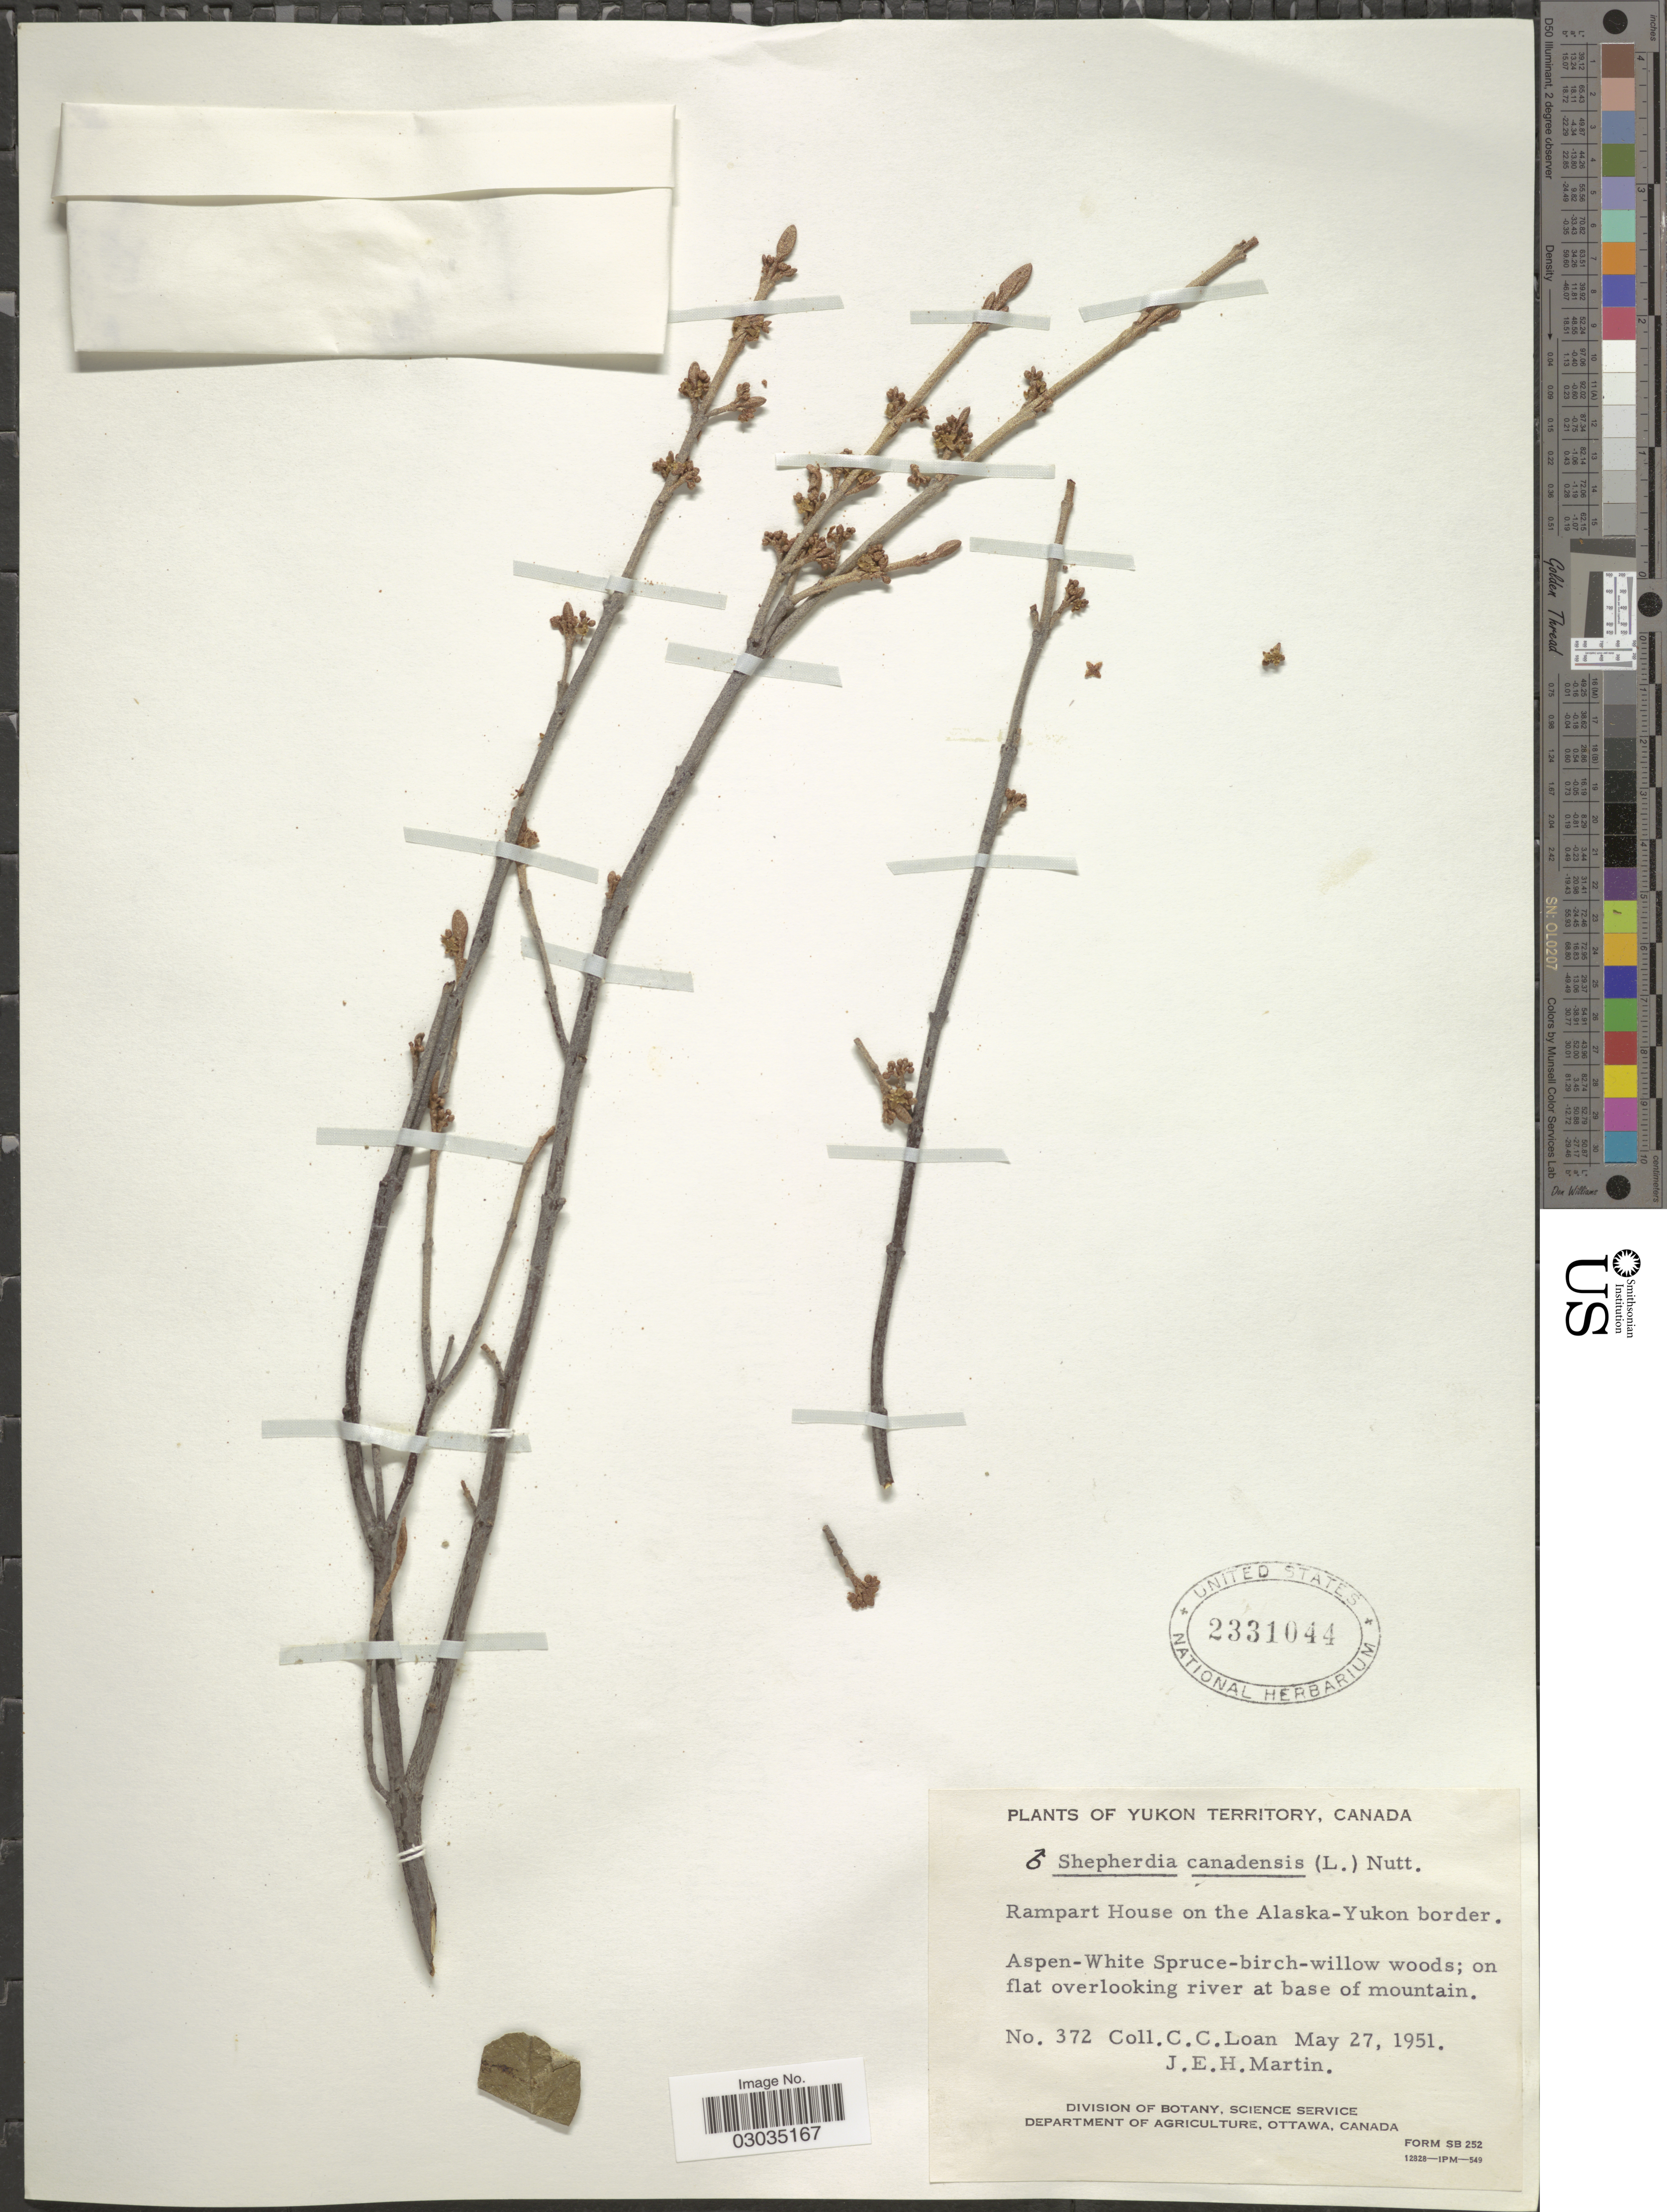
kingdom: Plantae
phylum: Tracheophyta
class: Magnoliopsida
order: Rosales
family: Elaeagnaceae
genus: Shepherdia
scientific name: Shepherdia canadensis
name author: (L.) Nutt.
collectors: C. Loan & J. E. H. Martin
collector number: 372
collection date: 1951-05-27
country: Canada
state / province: Yukon Territory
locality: Rampart House on the Alaska-Yukon border, on flat overlooking river at base of mountain.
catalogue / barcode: US 2331044